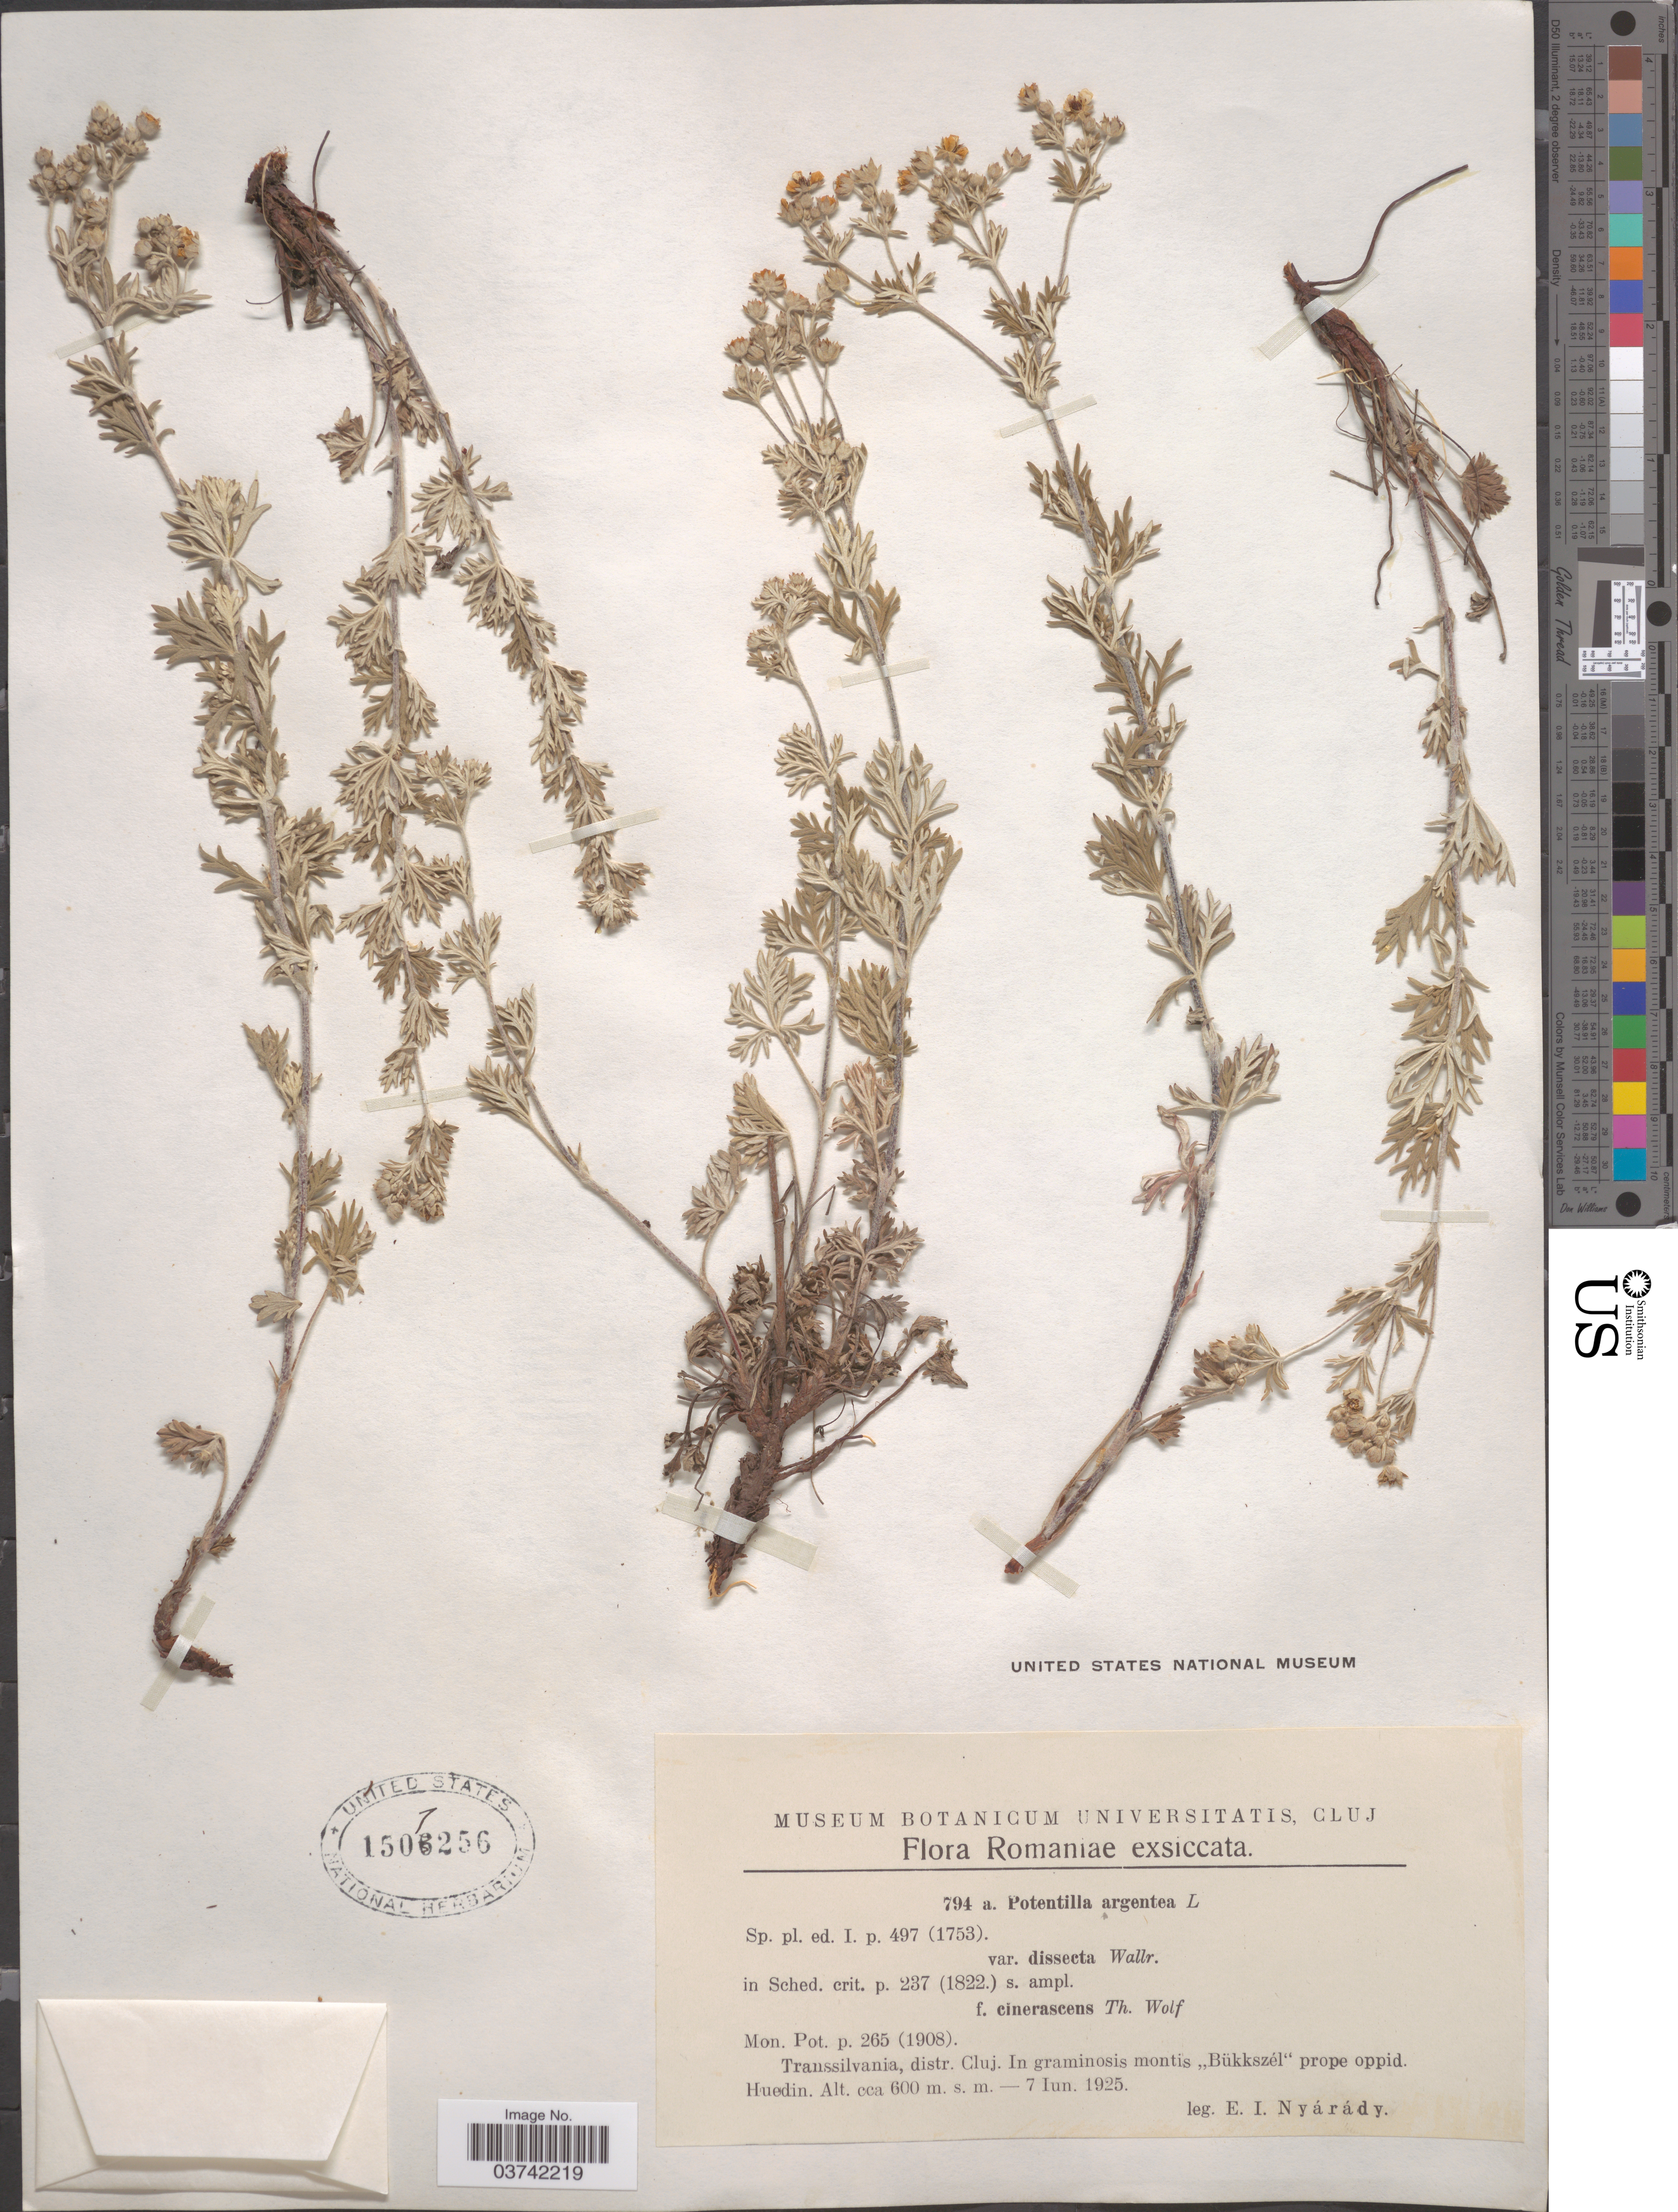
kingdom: Plantae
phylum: Tracheophyta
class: Magnoliopsida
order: Rosales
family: Rosaceae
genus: Potentilla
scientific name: Potentilla argentea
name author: L.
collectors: E. Nyárády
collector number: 794 a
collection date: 1925-06-07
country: Romania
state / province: Cluj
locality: Transsilvania, distr. Cluj. In graminosis montis "Bükkszél" prope oppid. Huedin.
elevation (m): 600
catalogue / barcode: US 1507256